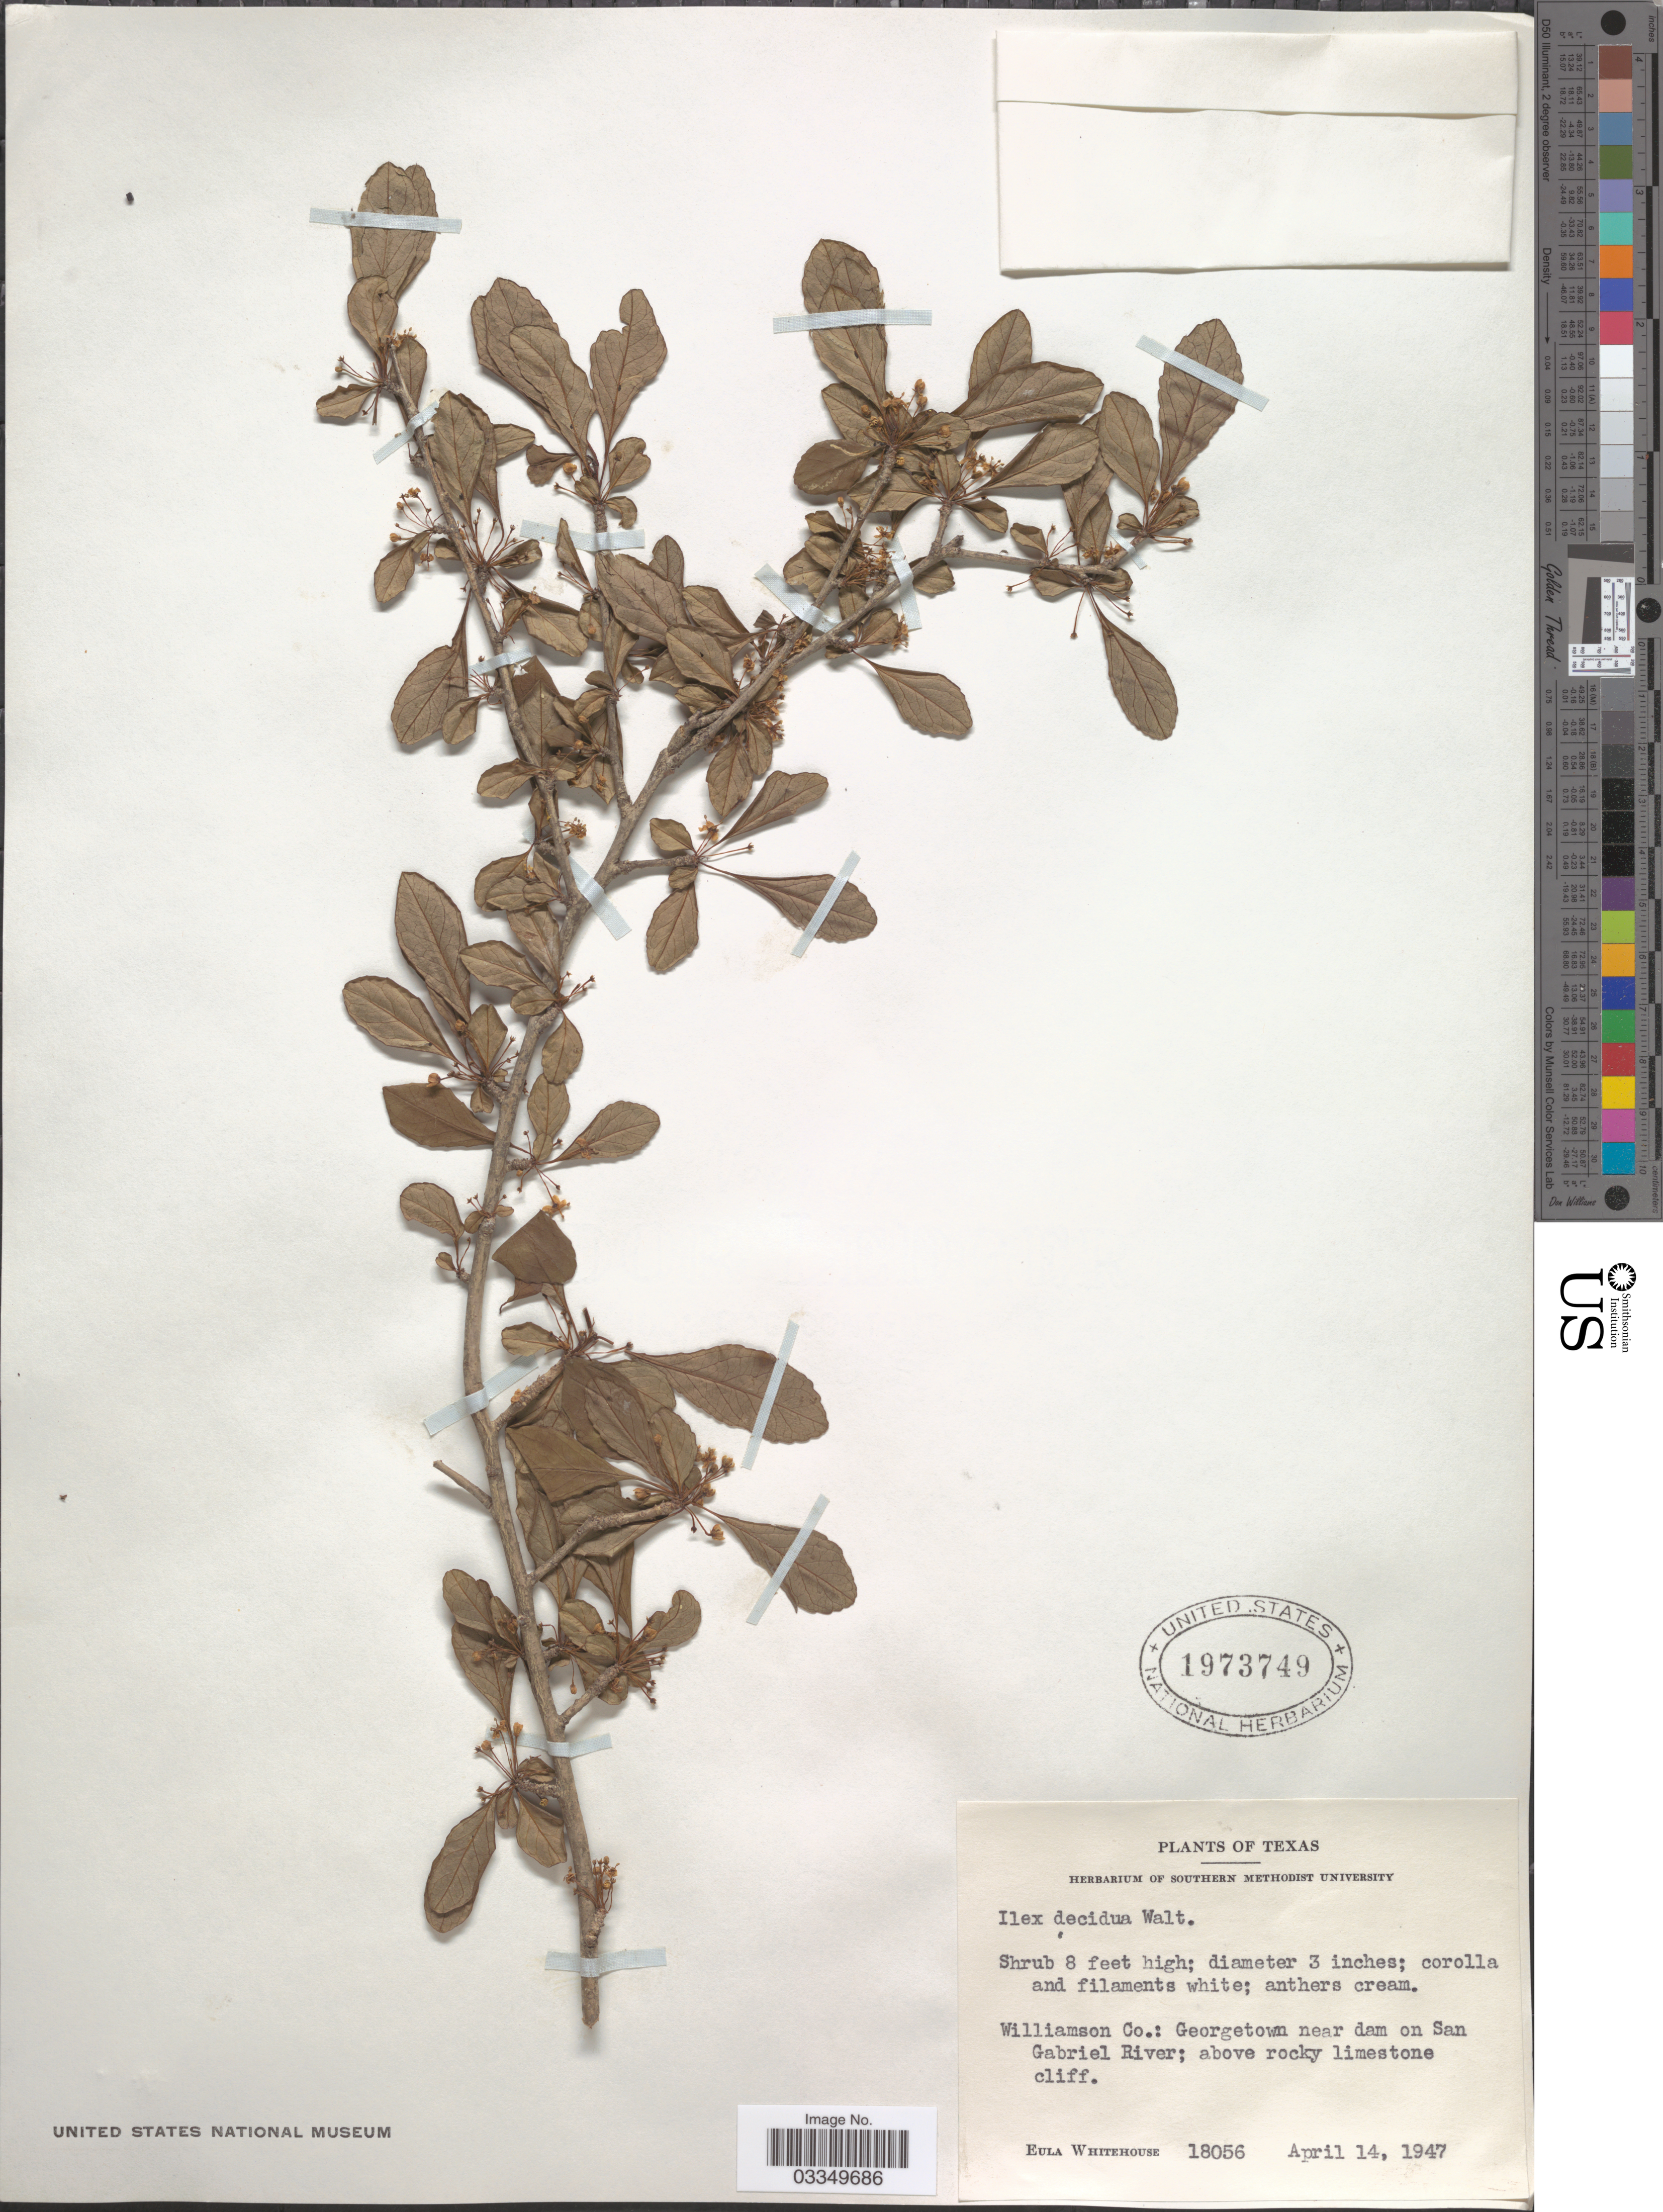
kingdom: Plantae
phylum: Tracheophyta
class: Magnoliopsida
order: Aquifoliales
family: Aquifoliaceae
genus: Ilex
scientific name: Ilex decidua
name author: Walter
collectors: E. Whitehouse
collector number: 18056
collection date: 1947-04-14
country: United States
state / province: Texas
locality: Williamson Co.: Georgetown near dam on San Gabriel River.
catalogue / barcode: US 1973749